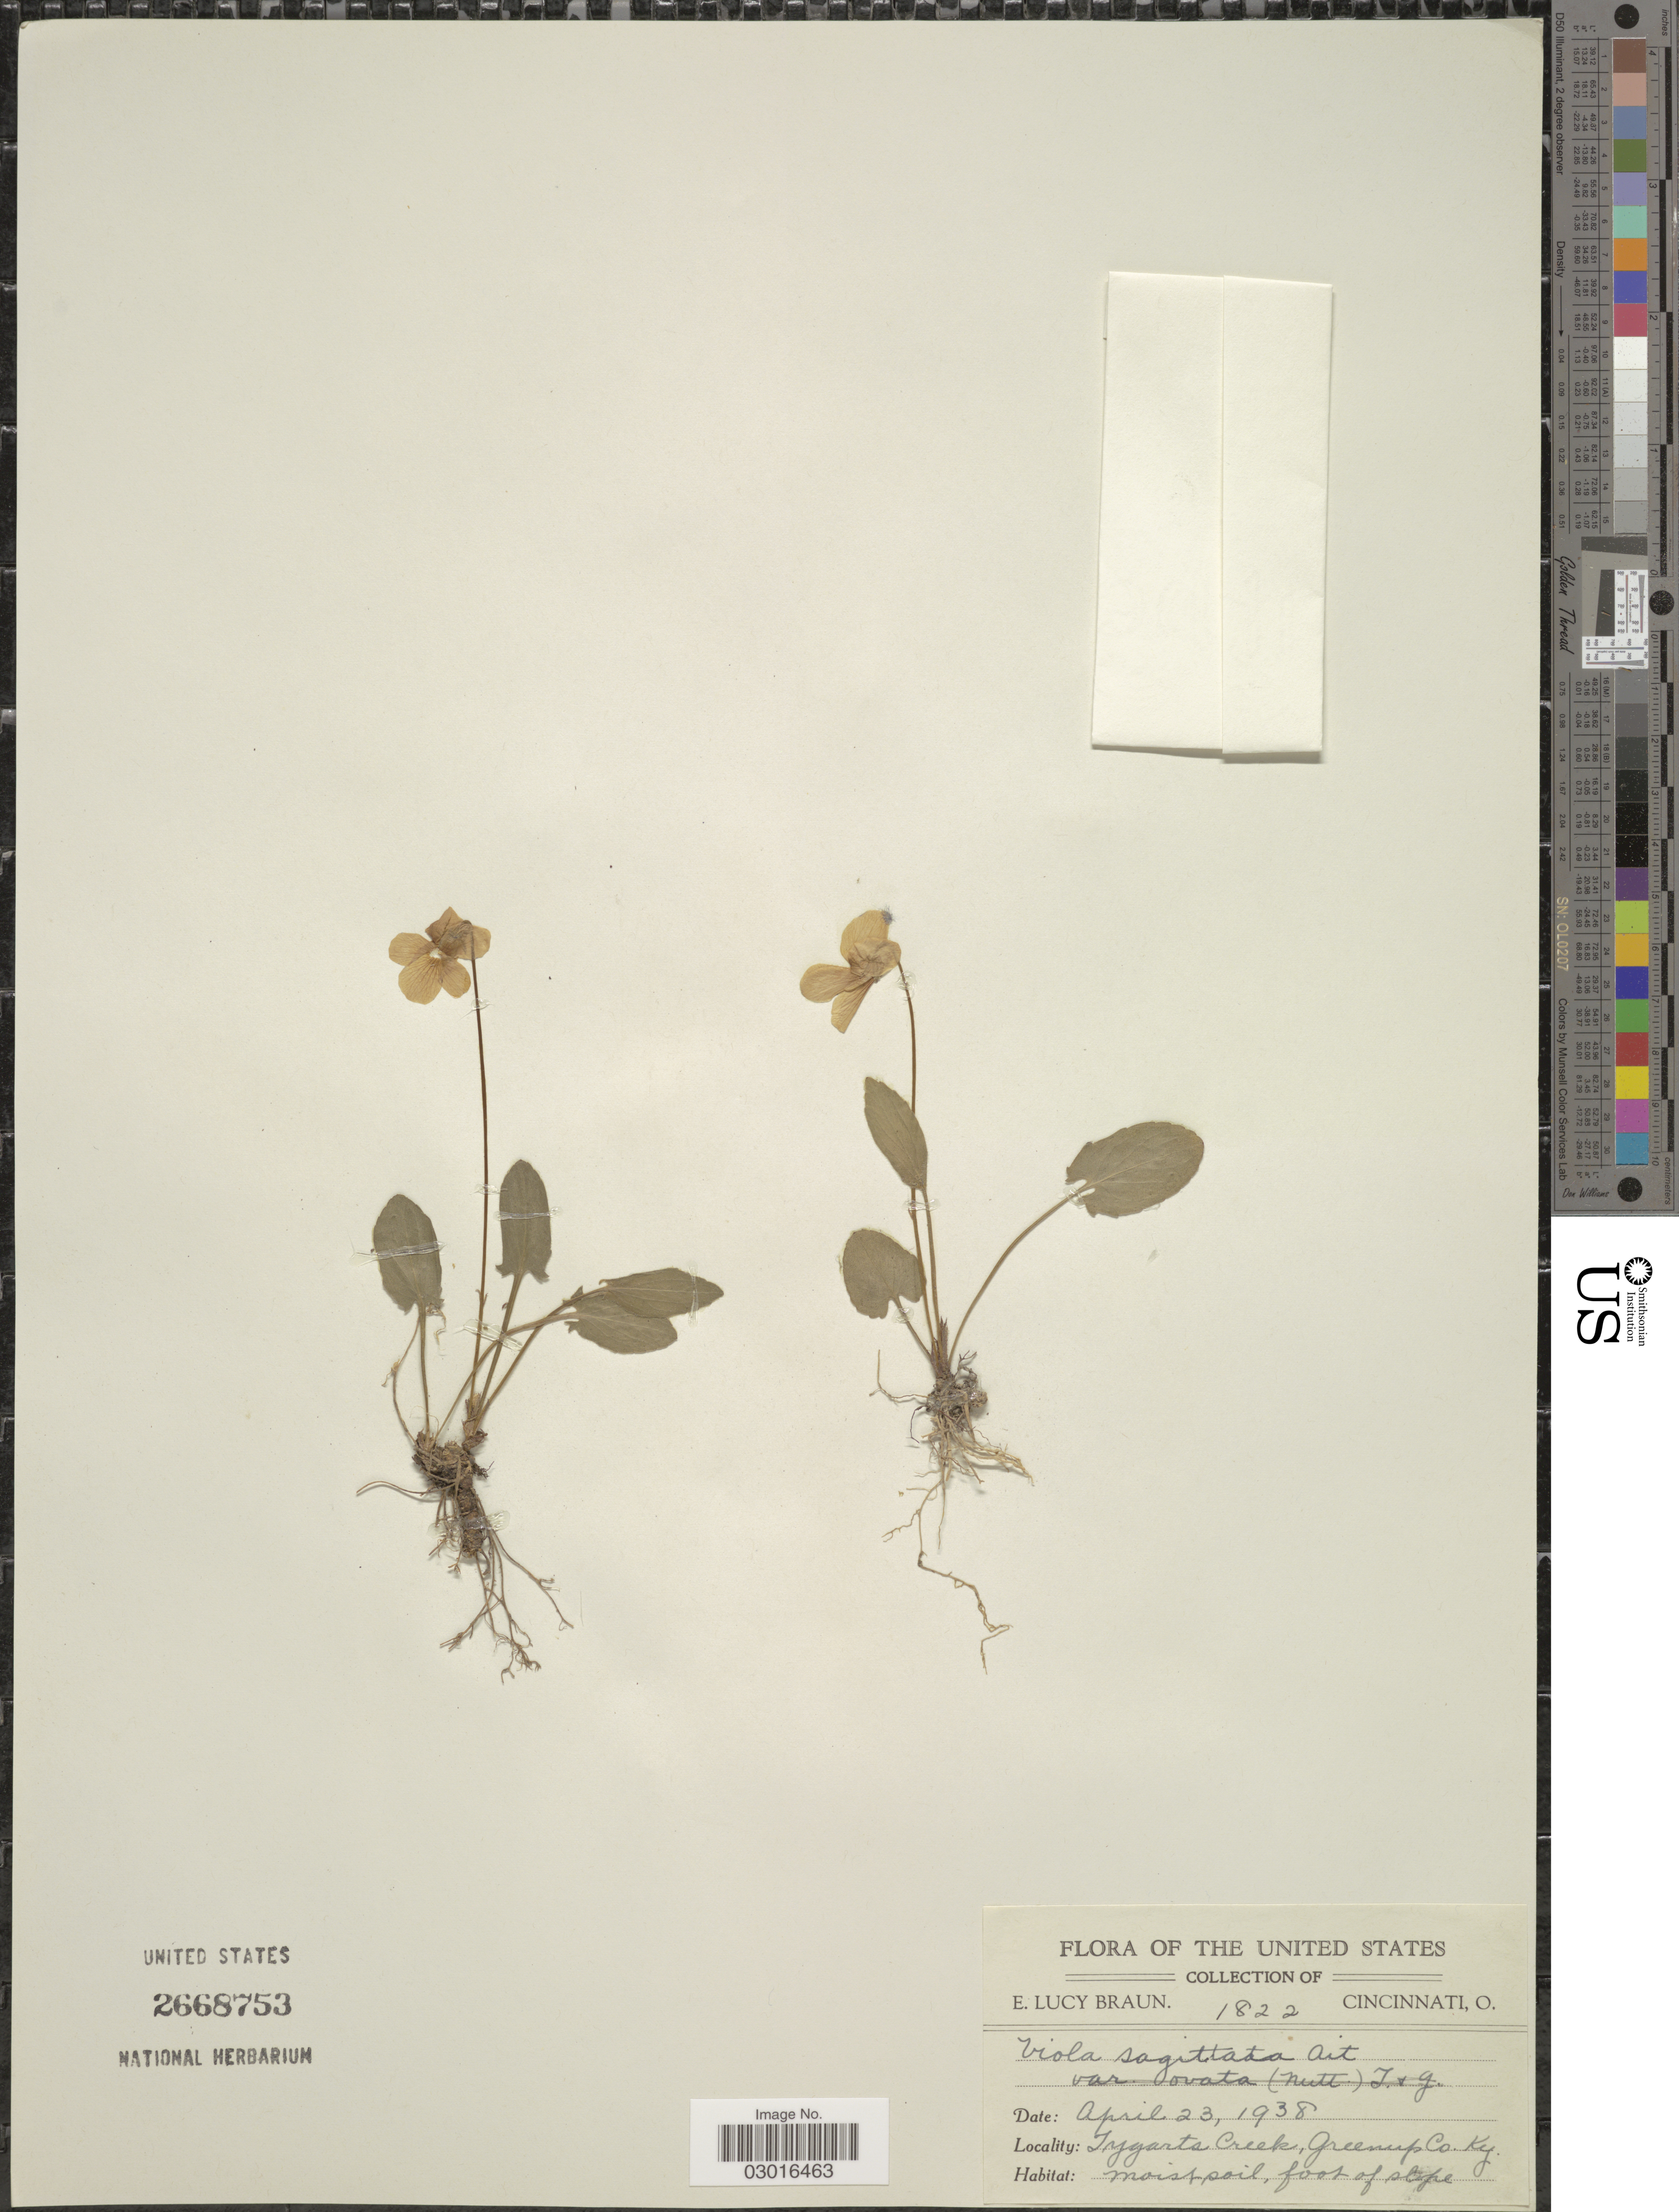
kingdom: Plantae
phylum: Tracheophyta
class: Magnoliopsida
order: Malpighiales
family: Violaceae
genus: Viola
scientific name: Viola sagittata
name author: Aiton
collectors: E. L. Braun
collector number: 1822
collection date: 1938-04-23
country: United States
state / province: Kentucky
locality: Tygarts Creek, Greenup Co. Ky.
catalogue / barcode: US 2668753